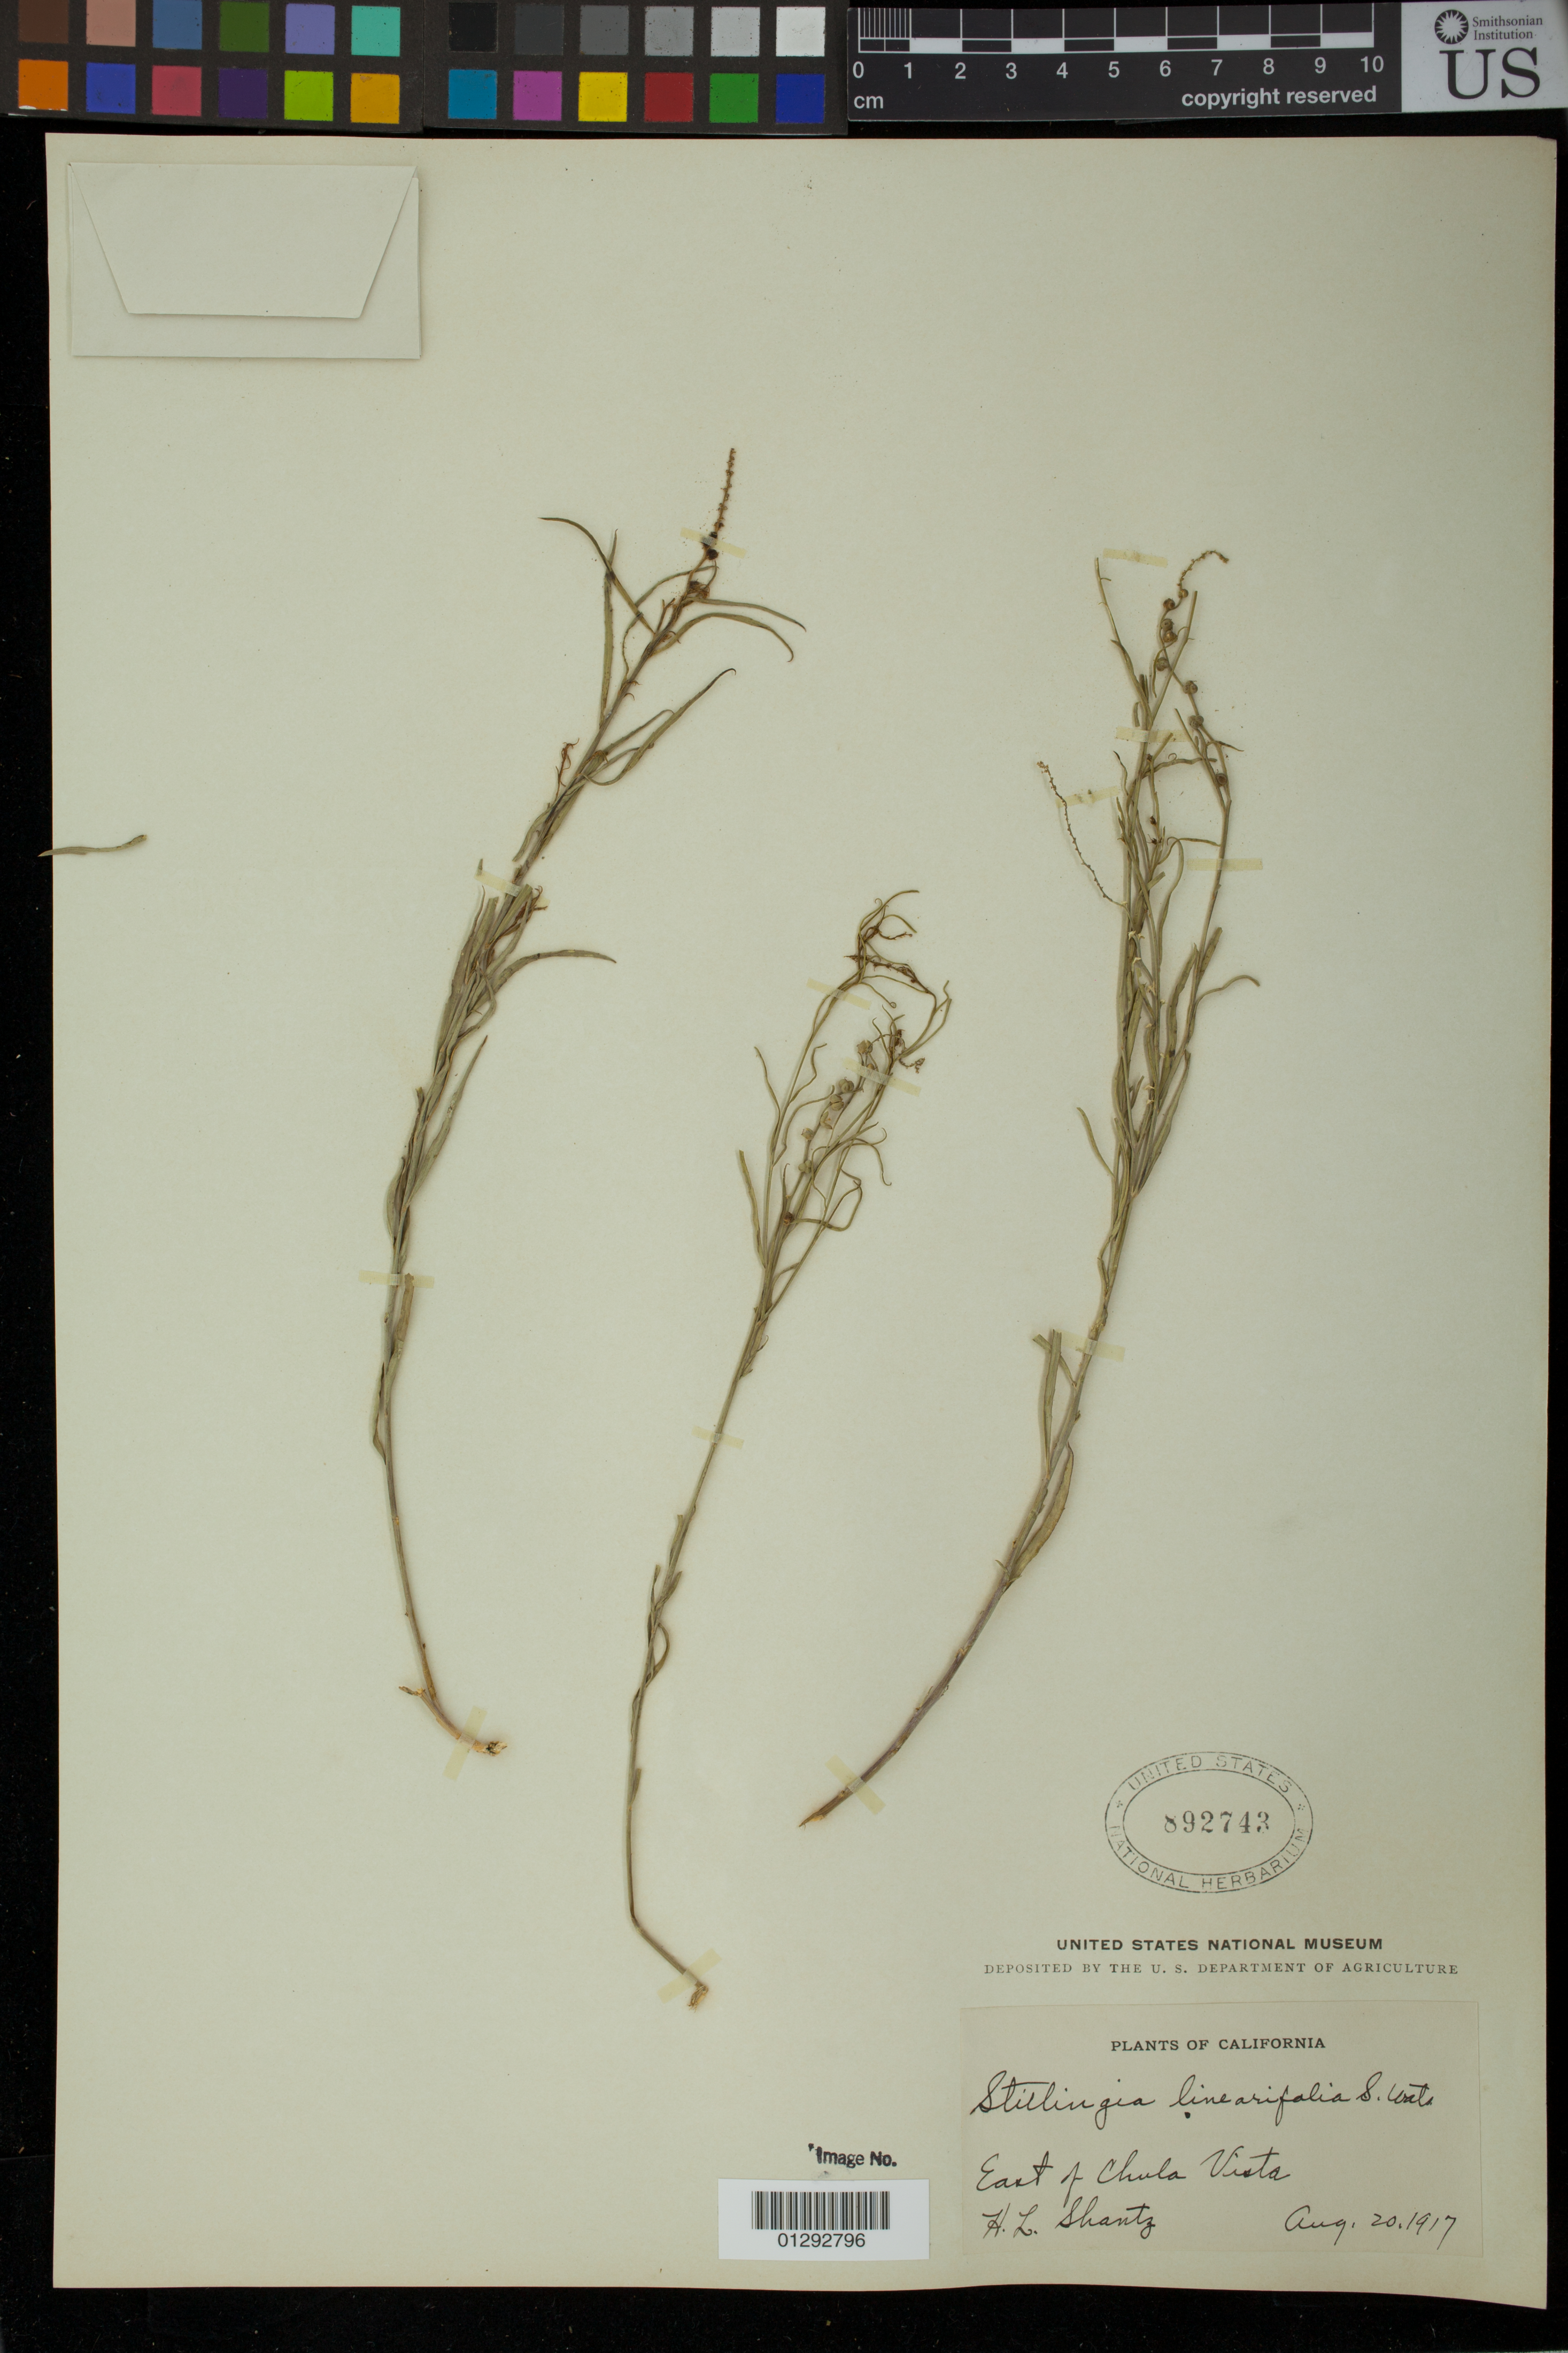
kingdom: Plantae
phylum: Tracheophyta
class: Magnoliopsida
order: Malpighiales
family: Euphorbiaceae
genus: Stillingia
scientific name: Stillingia linearifolia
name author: S. Watson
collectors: H. Shantz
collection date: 1917-08-20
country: United States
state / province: California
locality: East of Chula Vista.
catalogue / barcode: US 892743